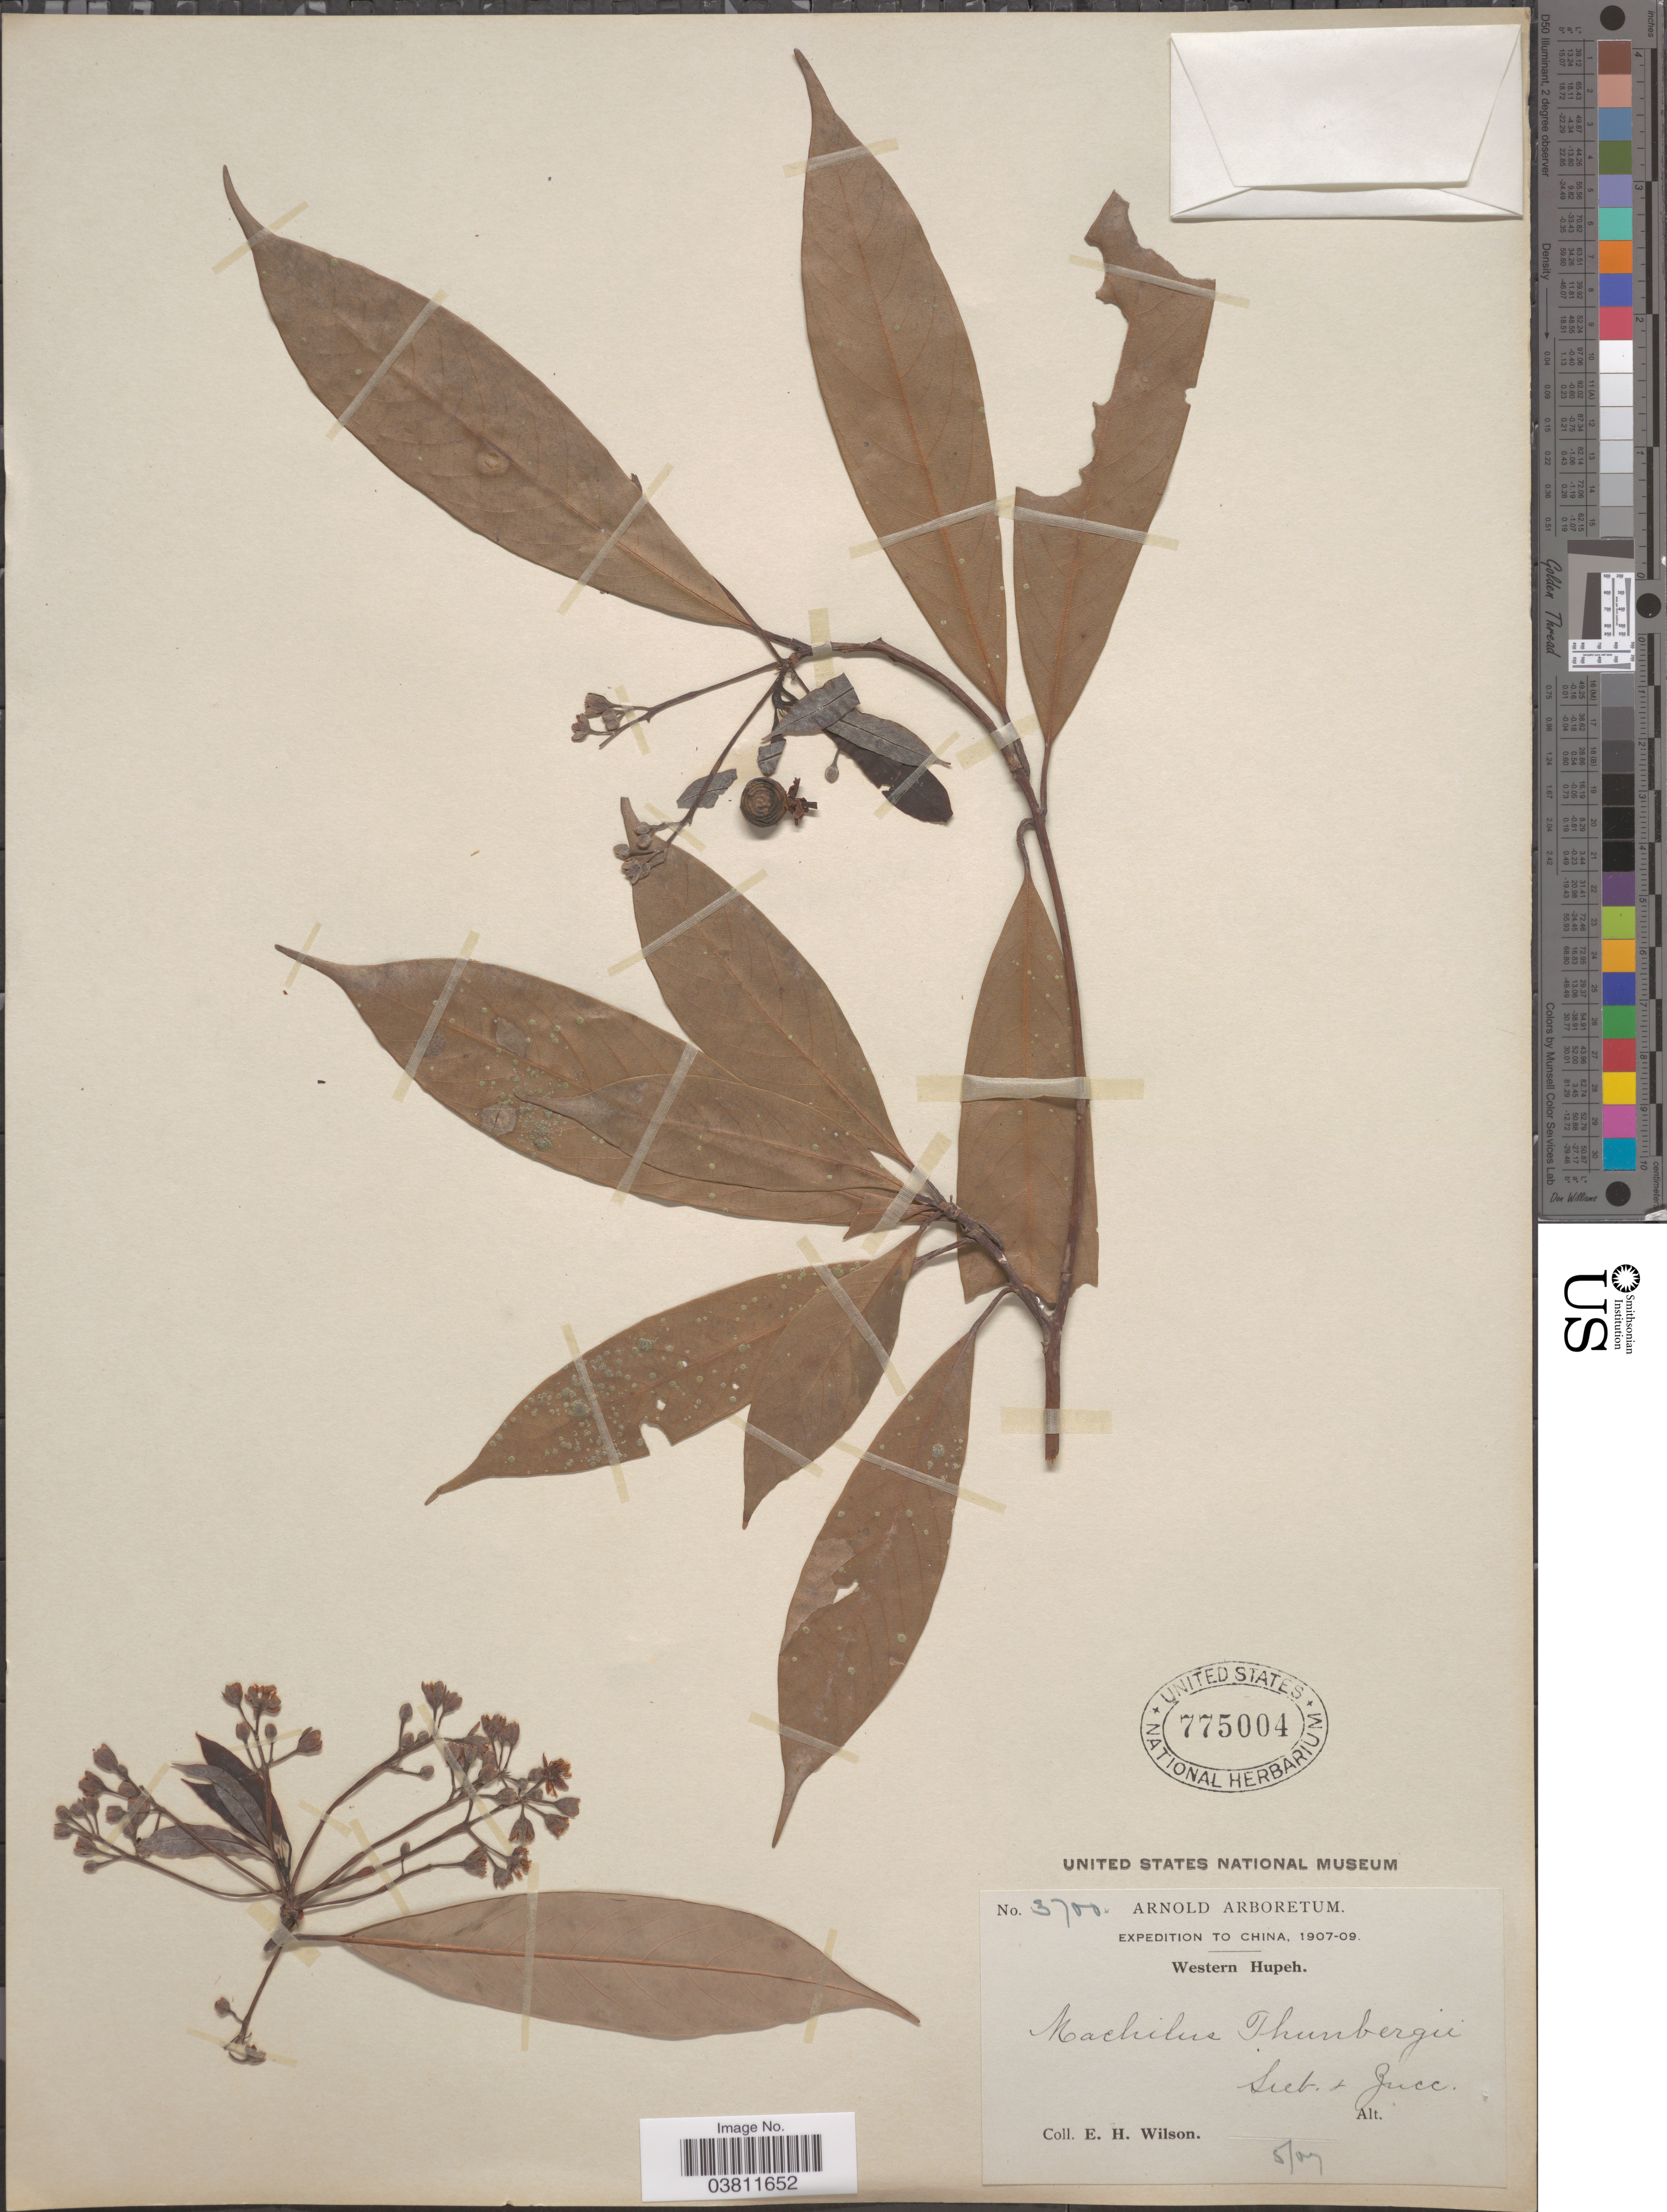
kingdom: Plantae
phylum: Tracheophyta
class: Magnoliopsida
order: Laurales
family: Lauraceae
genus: Machilus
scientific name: Machilus japonica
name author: Siebold & Zucc.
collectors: E. Wilson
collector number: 3700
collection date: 1907-05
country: China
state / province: Hubei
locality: Western Hupeh.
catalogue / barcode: US 775004